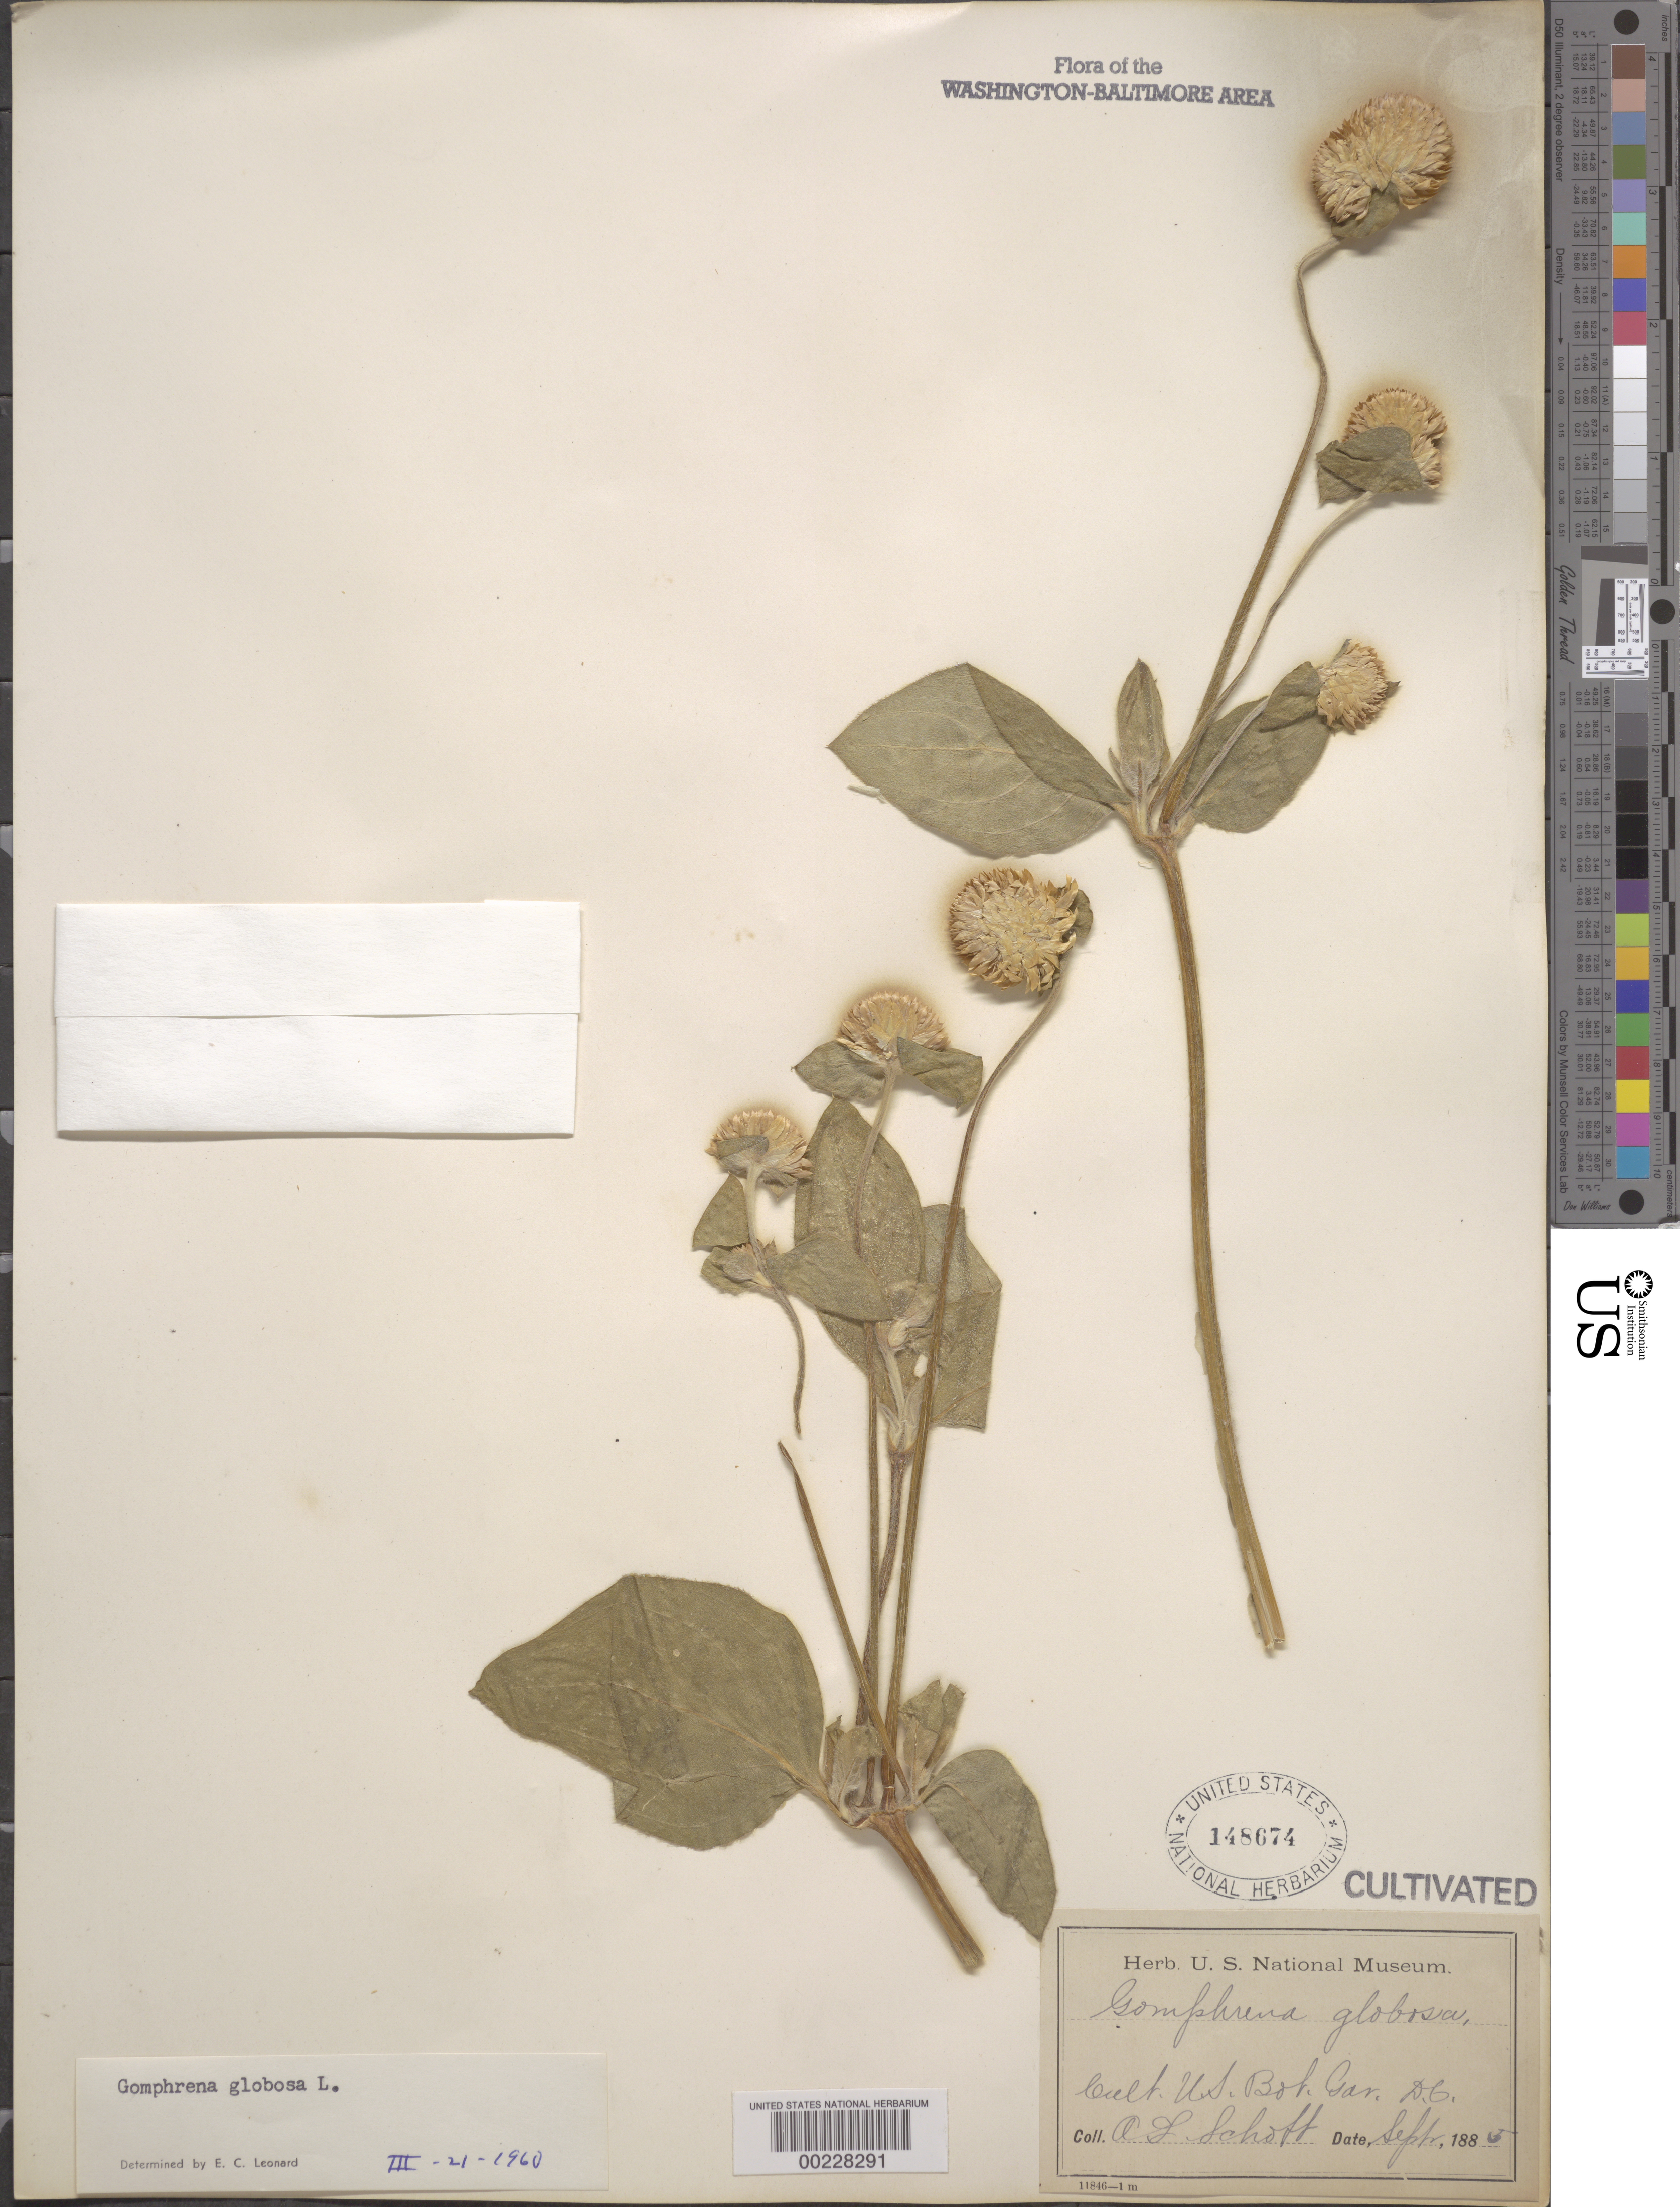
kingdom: Plantae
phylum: Tracheophyta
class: Magnoliopsida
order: Caryophyllales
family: Amaranthaceae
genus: Gomphrena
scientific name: Gomphrena globosa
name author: L.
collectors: A. L. Schott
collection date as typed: Sep 1885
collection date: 1885-09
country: United States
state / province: District of Columbia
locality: Botanical gardens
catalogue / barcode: US 148674